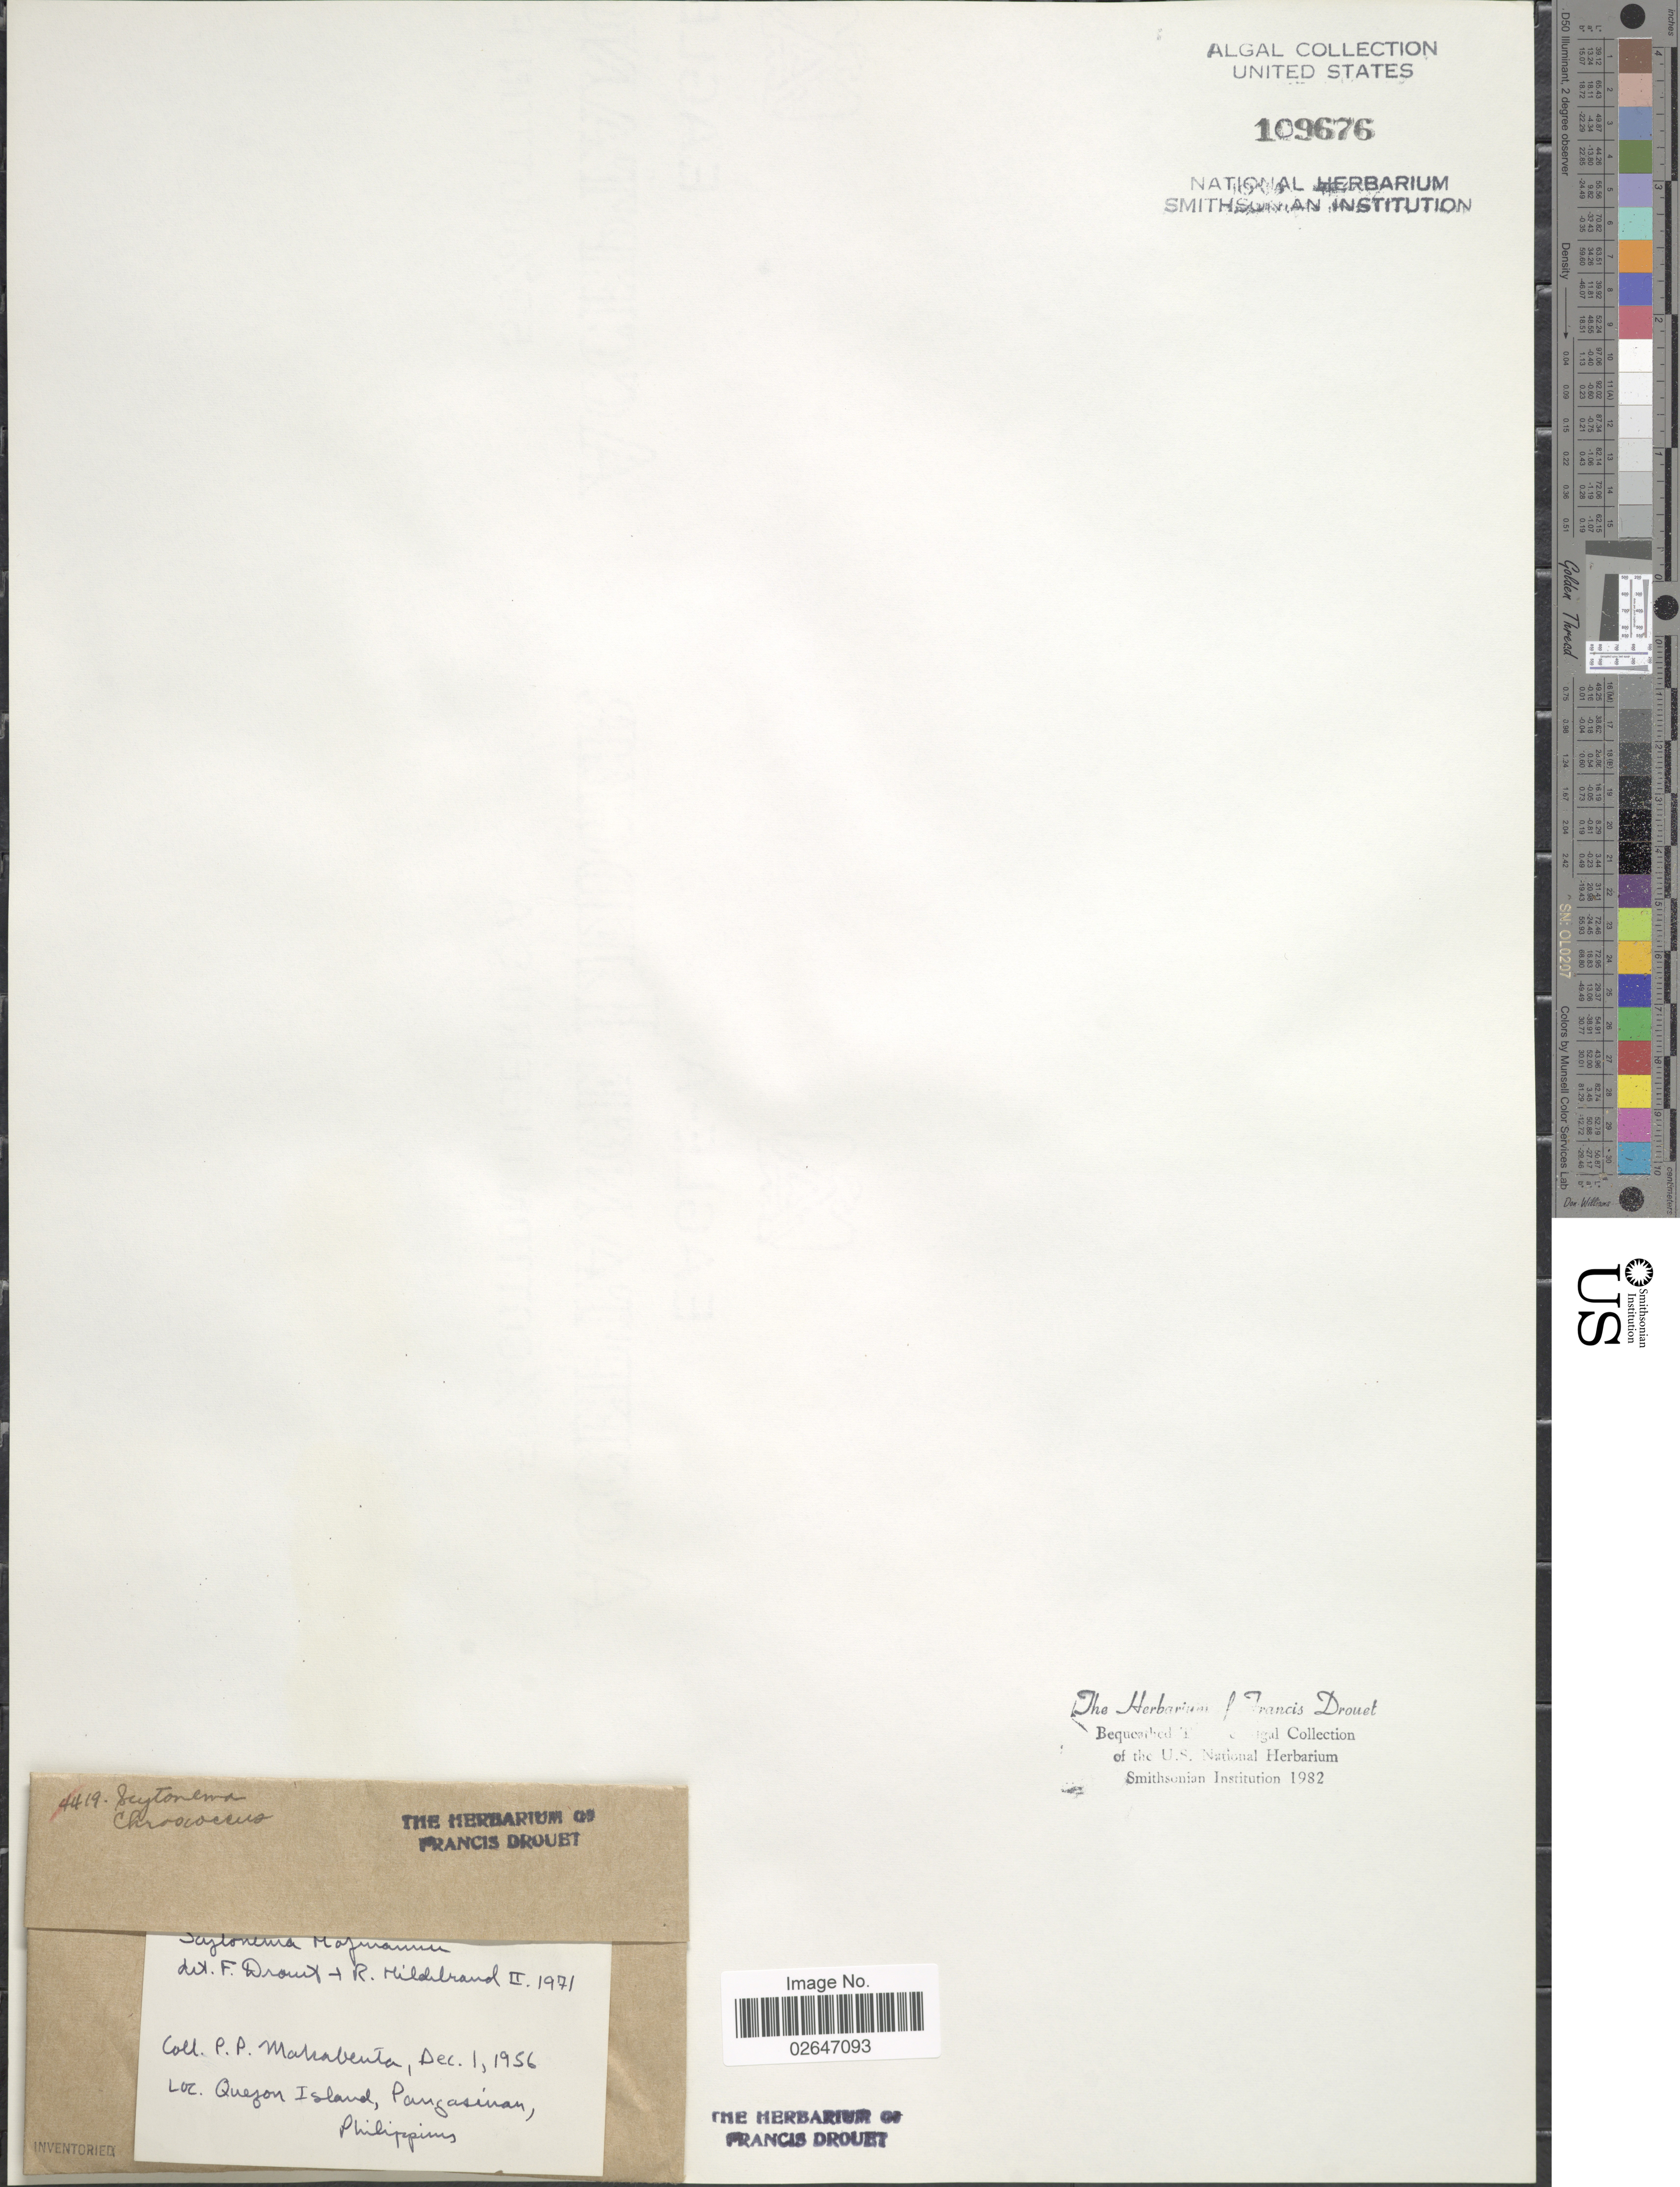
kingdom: Bacteria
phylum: Cyanobacteria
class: Cyanobacteriia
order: Cyanobacteriales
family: Scytonemataceae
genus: Scytonema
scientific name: Scytonema hofmannii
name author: C. Agardh ex Bornet & Flahault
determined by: Drouet, F. E.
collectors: P. Makabenta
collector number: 4419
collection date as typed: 01 Dec 1956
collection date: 1956-12-01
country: Philippines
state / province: Calabarzon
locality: Quezon island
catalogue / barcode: US 109676